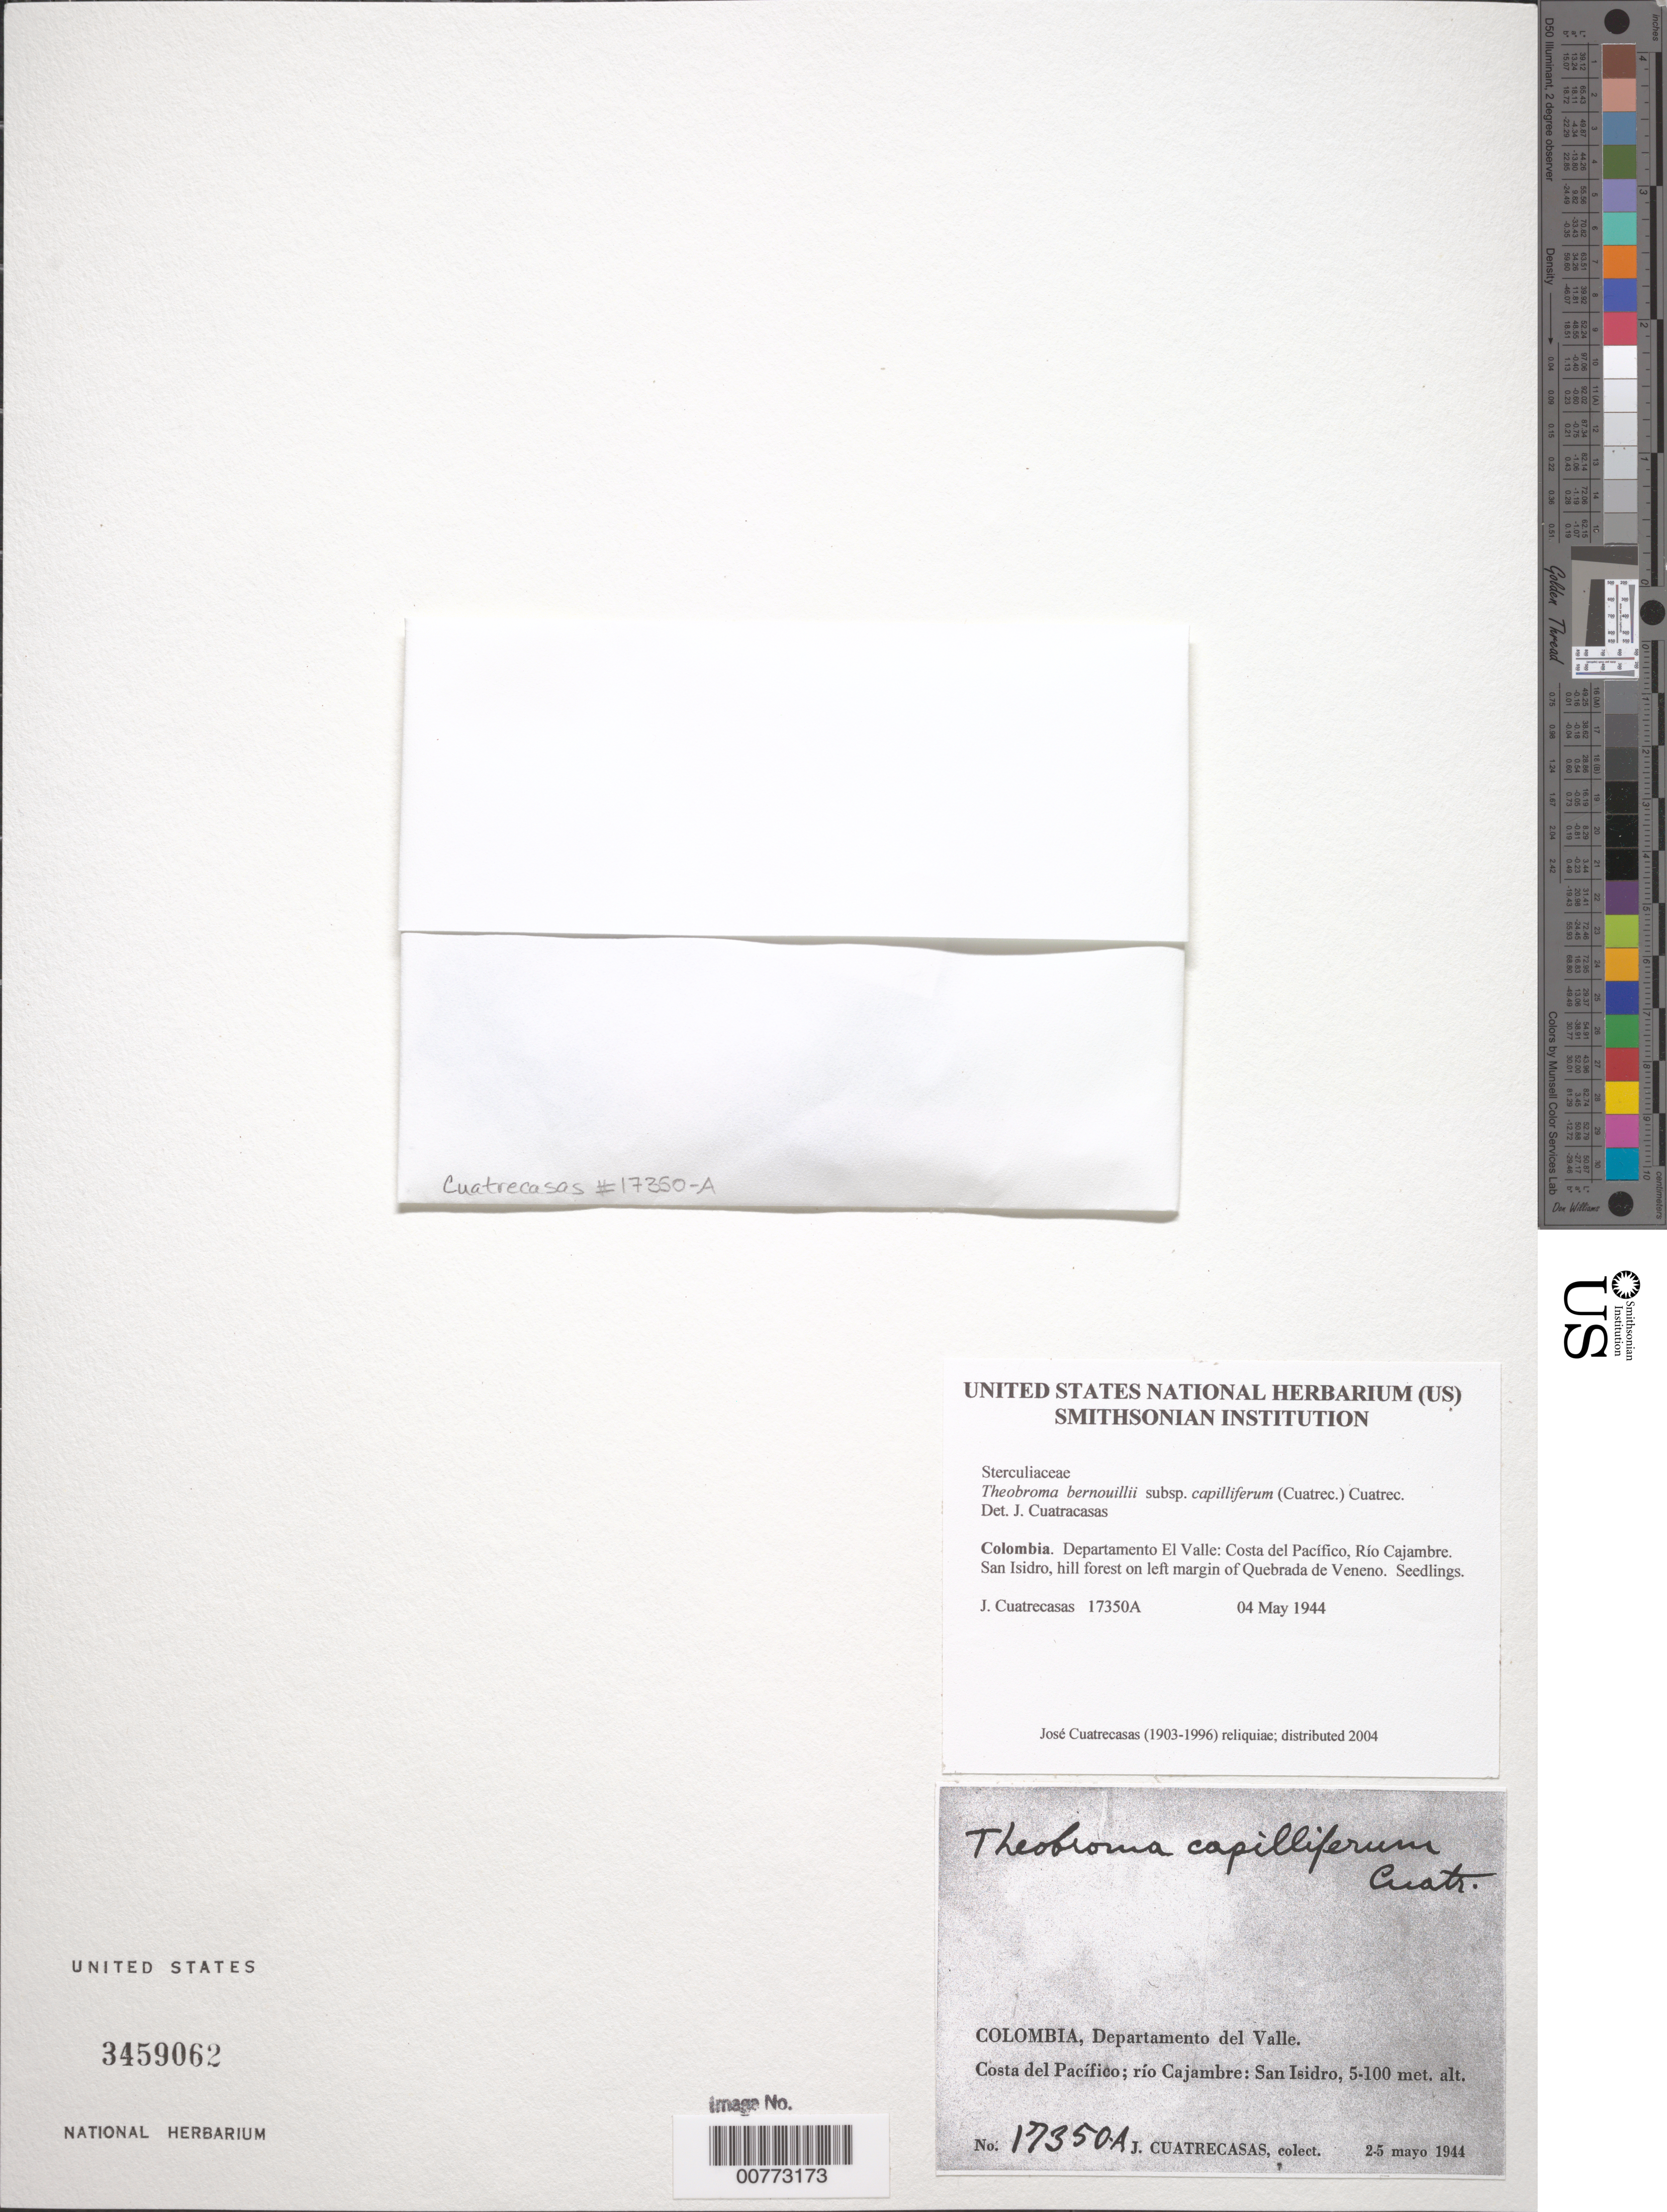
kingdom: Plantae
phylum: Tracheophyta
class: Magnoliopsida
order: Malvales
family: Malvaceae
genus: Theobroma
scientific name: Theobroma glaucum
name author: H. Karst.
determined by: Dorr, L. J., (BOT), Smithsonian Institution - National Museum of Natural History (UNITED STATES)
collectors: J. Cuatrecasas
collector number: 17350A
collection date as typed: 04 May 1944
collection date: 1944-05-04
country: Colombia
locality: Departamento El Valle: Costa del Pacífico, Río Cajambre. San Isidro, hill forest on left margin of Quebrada de Veneno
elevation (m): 50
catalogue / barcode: US 3459062